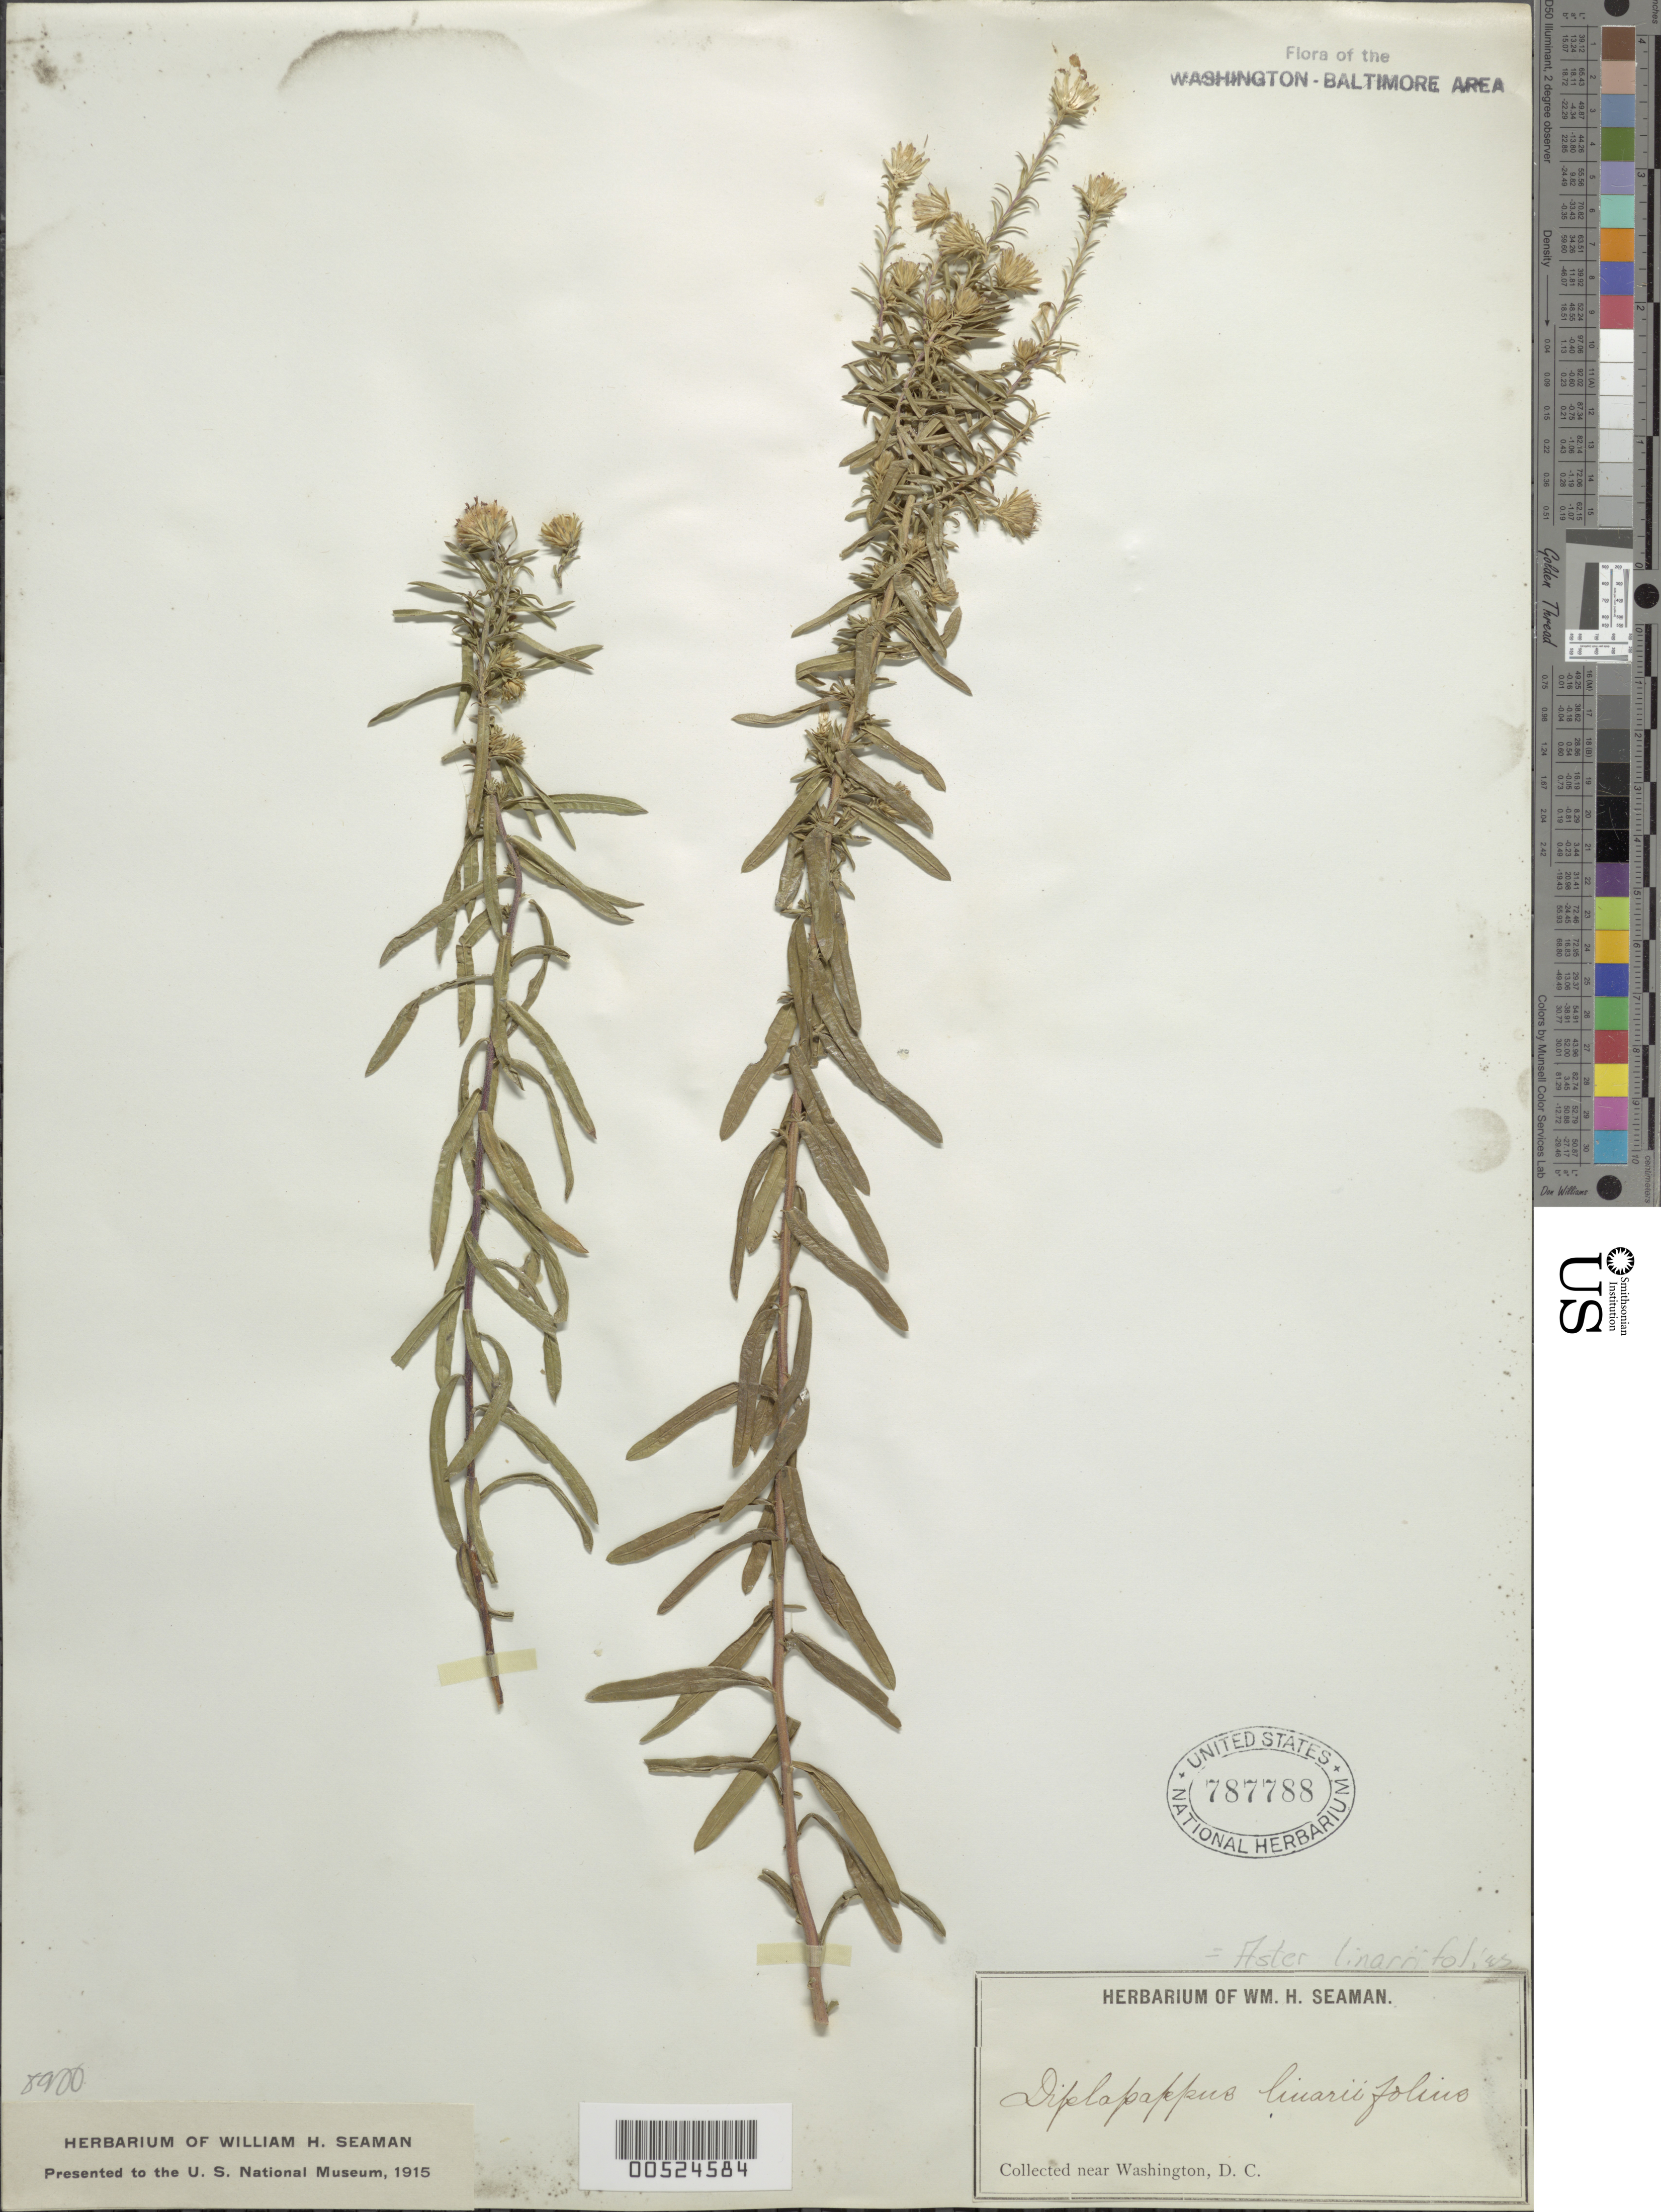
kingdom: Plantae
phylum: Tracheophyta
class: Magnoliopsida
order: Asterales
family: Asteraceae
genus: Ionactis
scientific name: Ionactis linariifolia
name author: (L.) Greene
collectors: W. Seaman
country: United States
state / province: District of Columbia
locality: Washington vicinity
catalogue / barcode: US 787788